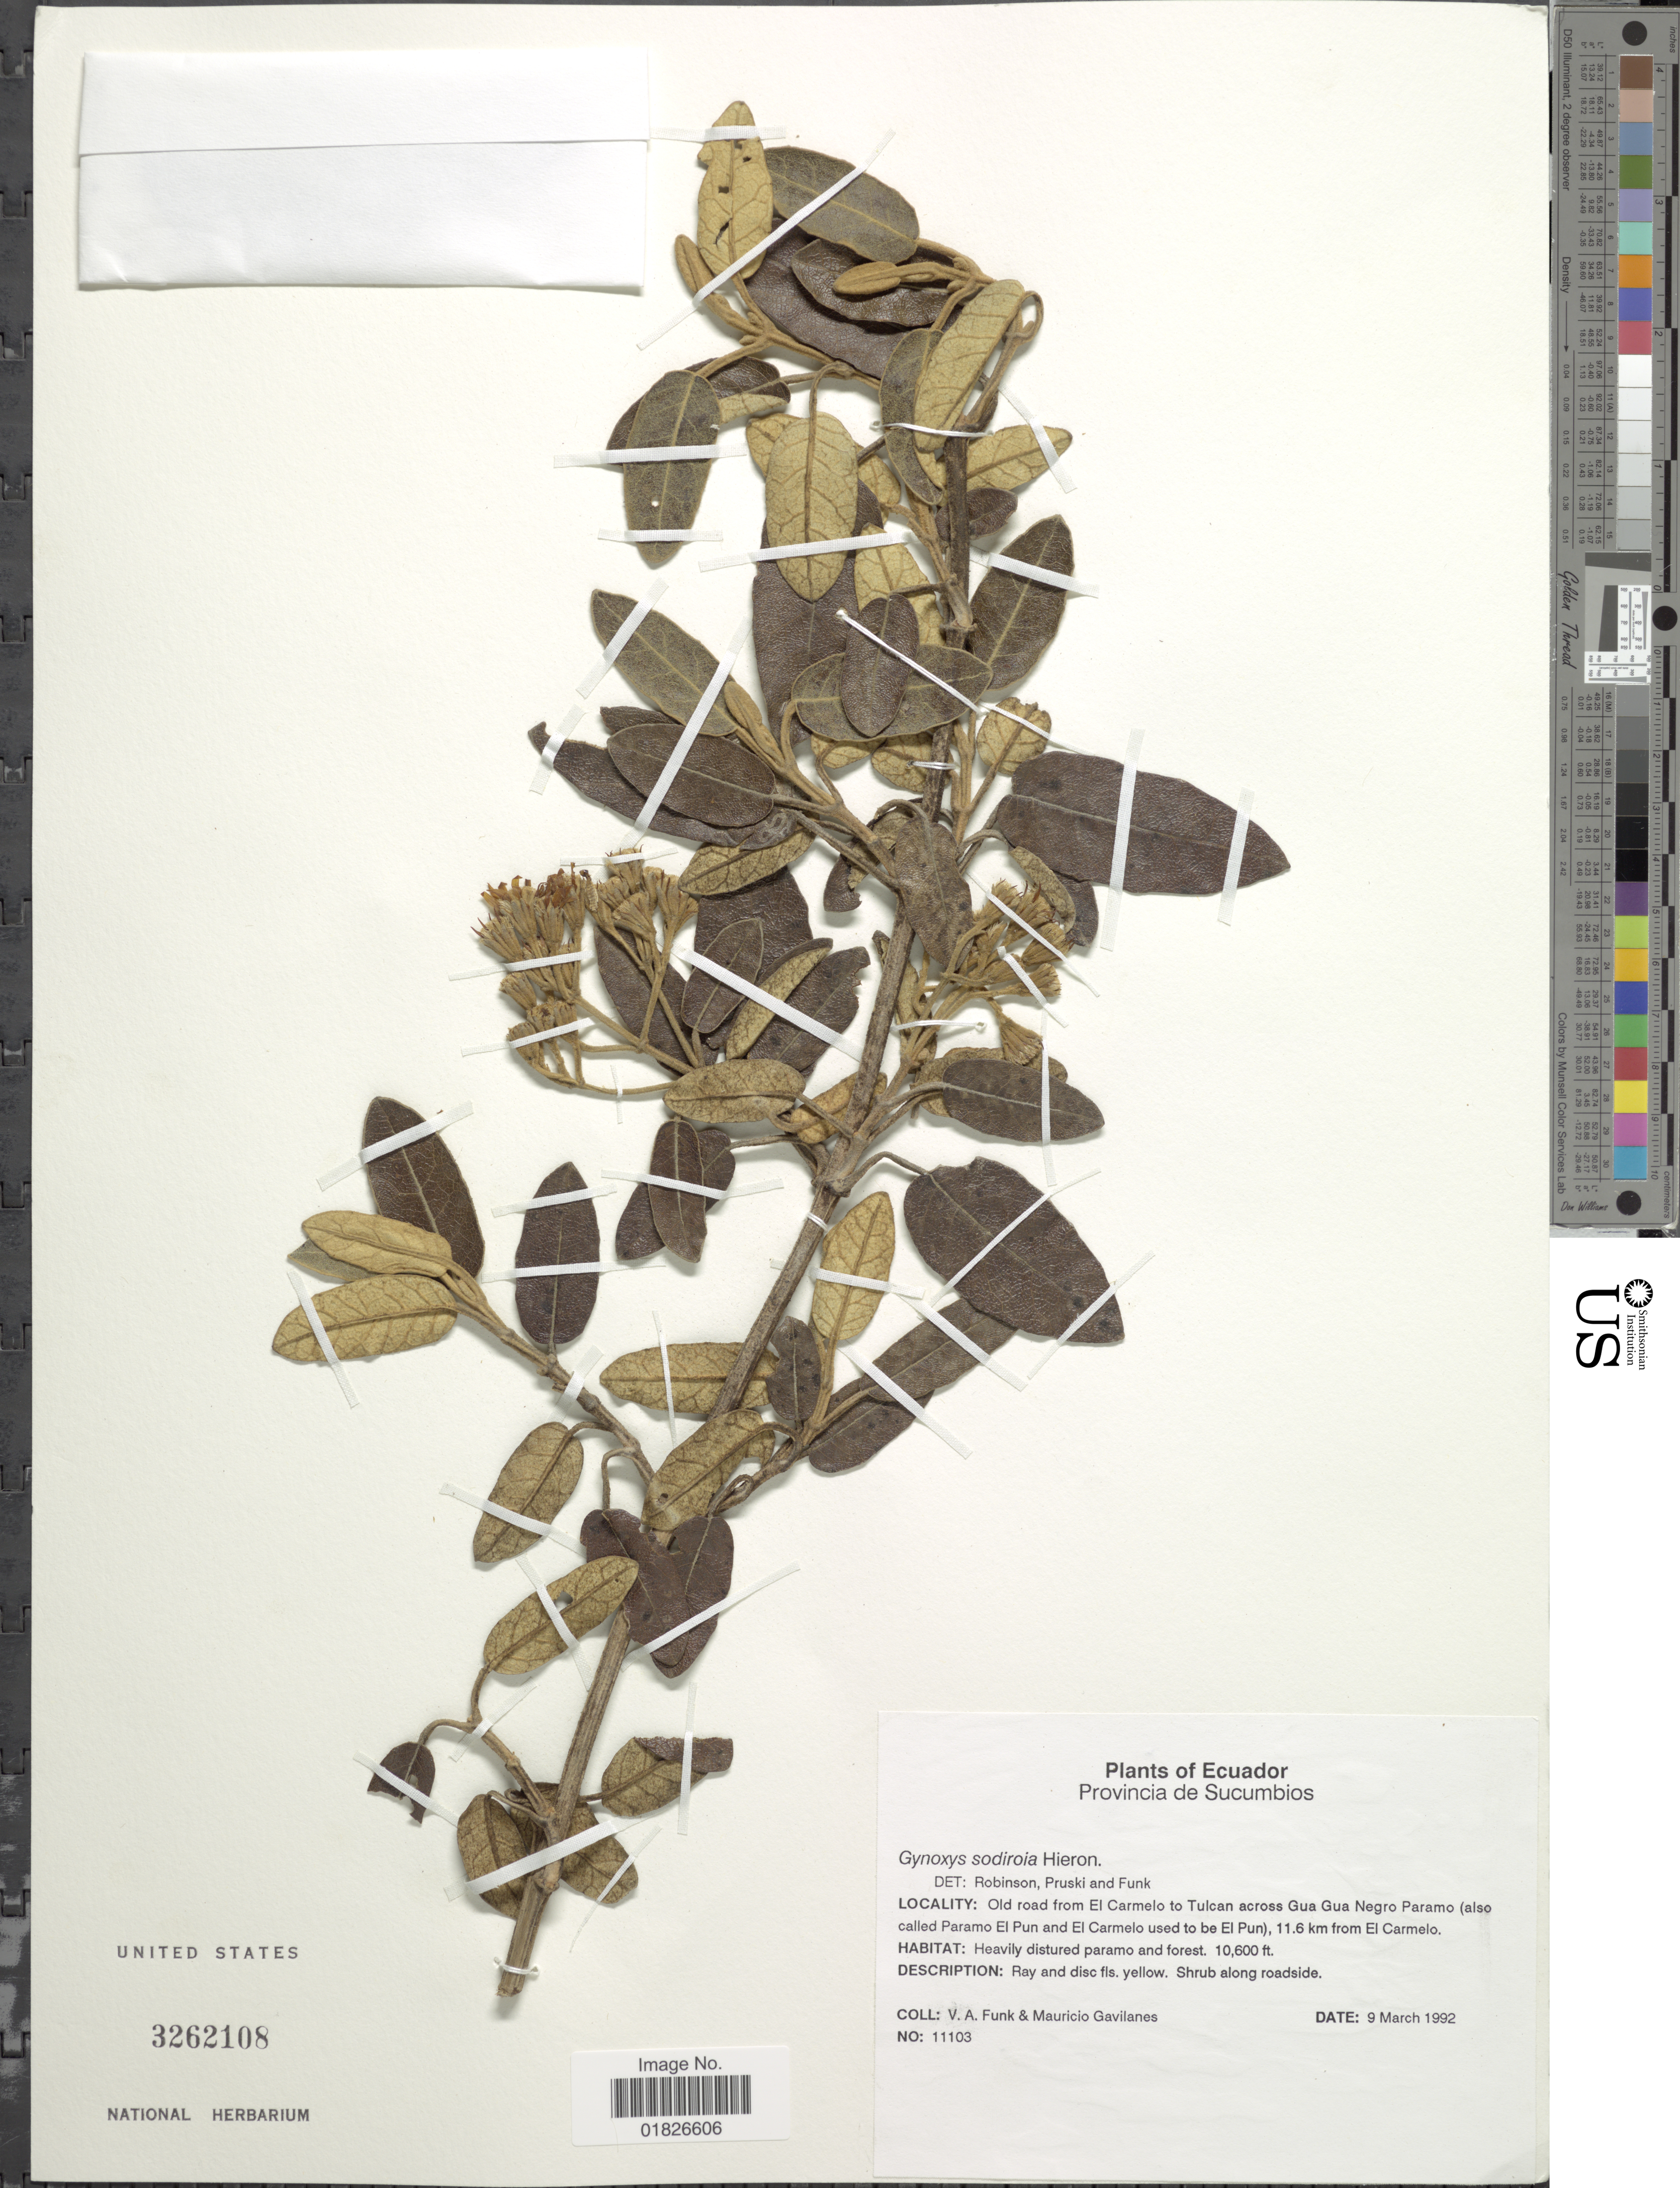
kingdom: Plantae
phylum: Tracheophyta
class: Magnoliopsida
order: Asterales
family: Asteraceae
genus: Gynoxys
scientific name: Gynoxys sodiroi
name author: Hieron.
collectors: V. Funk & M. Gavilanes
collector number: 11103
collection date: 1992-03-09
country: Ecuador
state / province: Sucumbíos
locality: Old road from El Carmelo to Tulcan across Gua Gua Negro Paramo (also called Paramo El Pun and El Carmelo used to be El Pun), 11.6 km from El Carmelo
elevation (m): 3231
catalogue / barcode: US 3262108